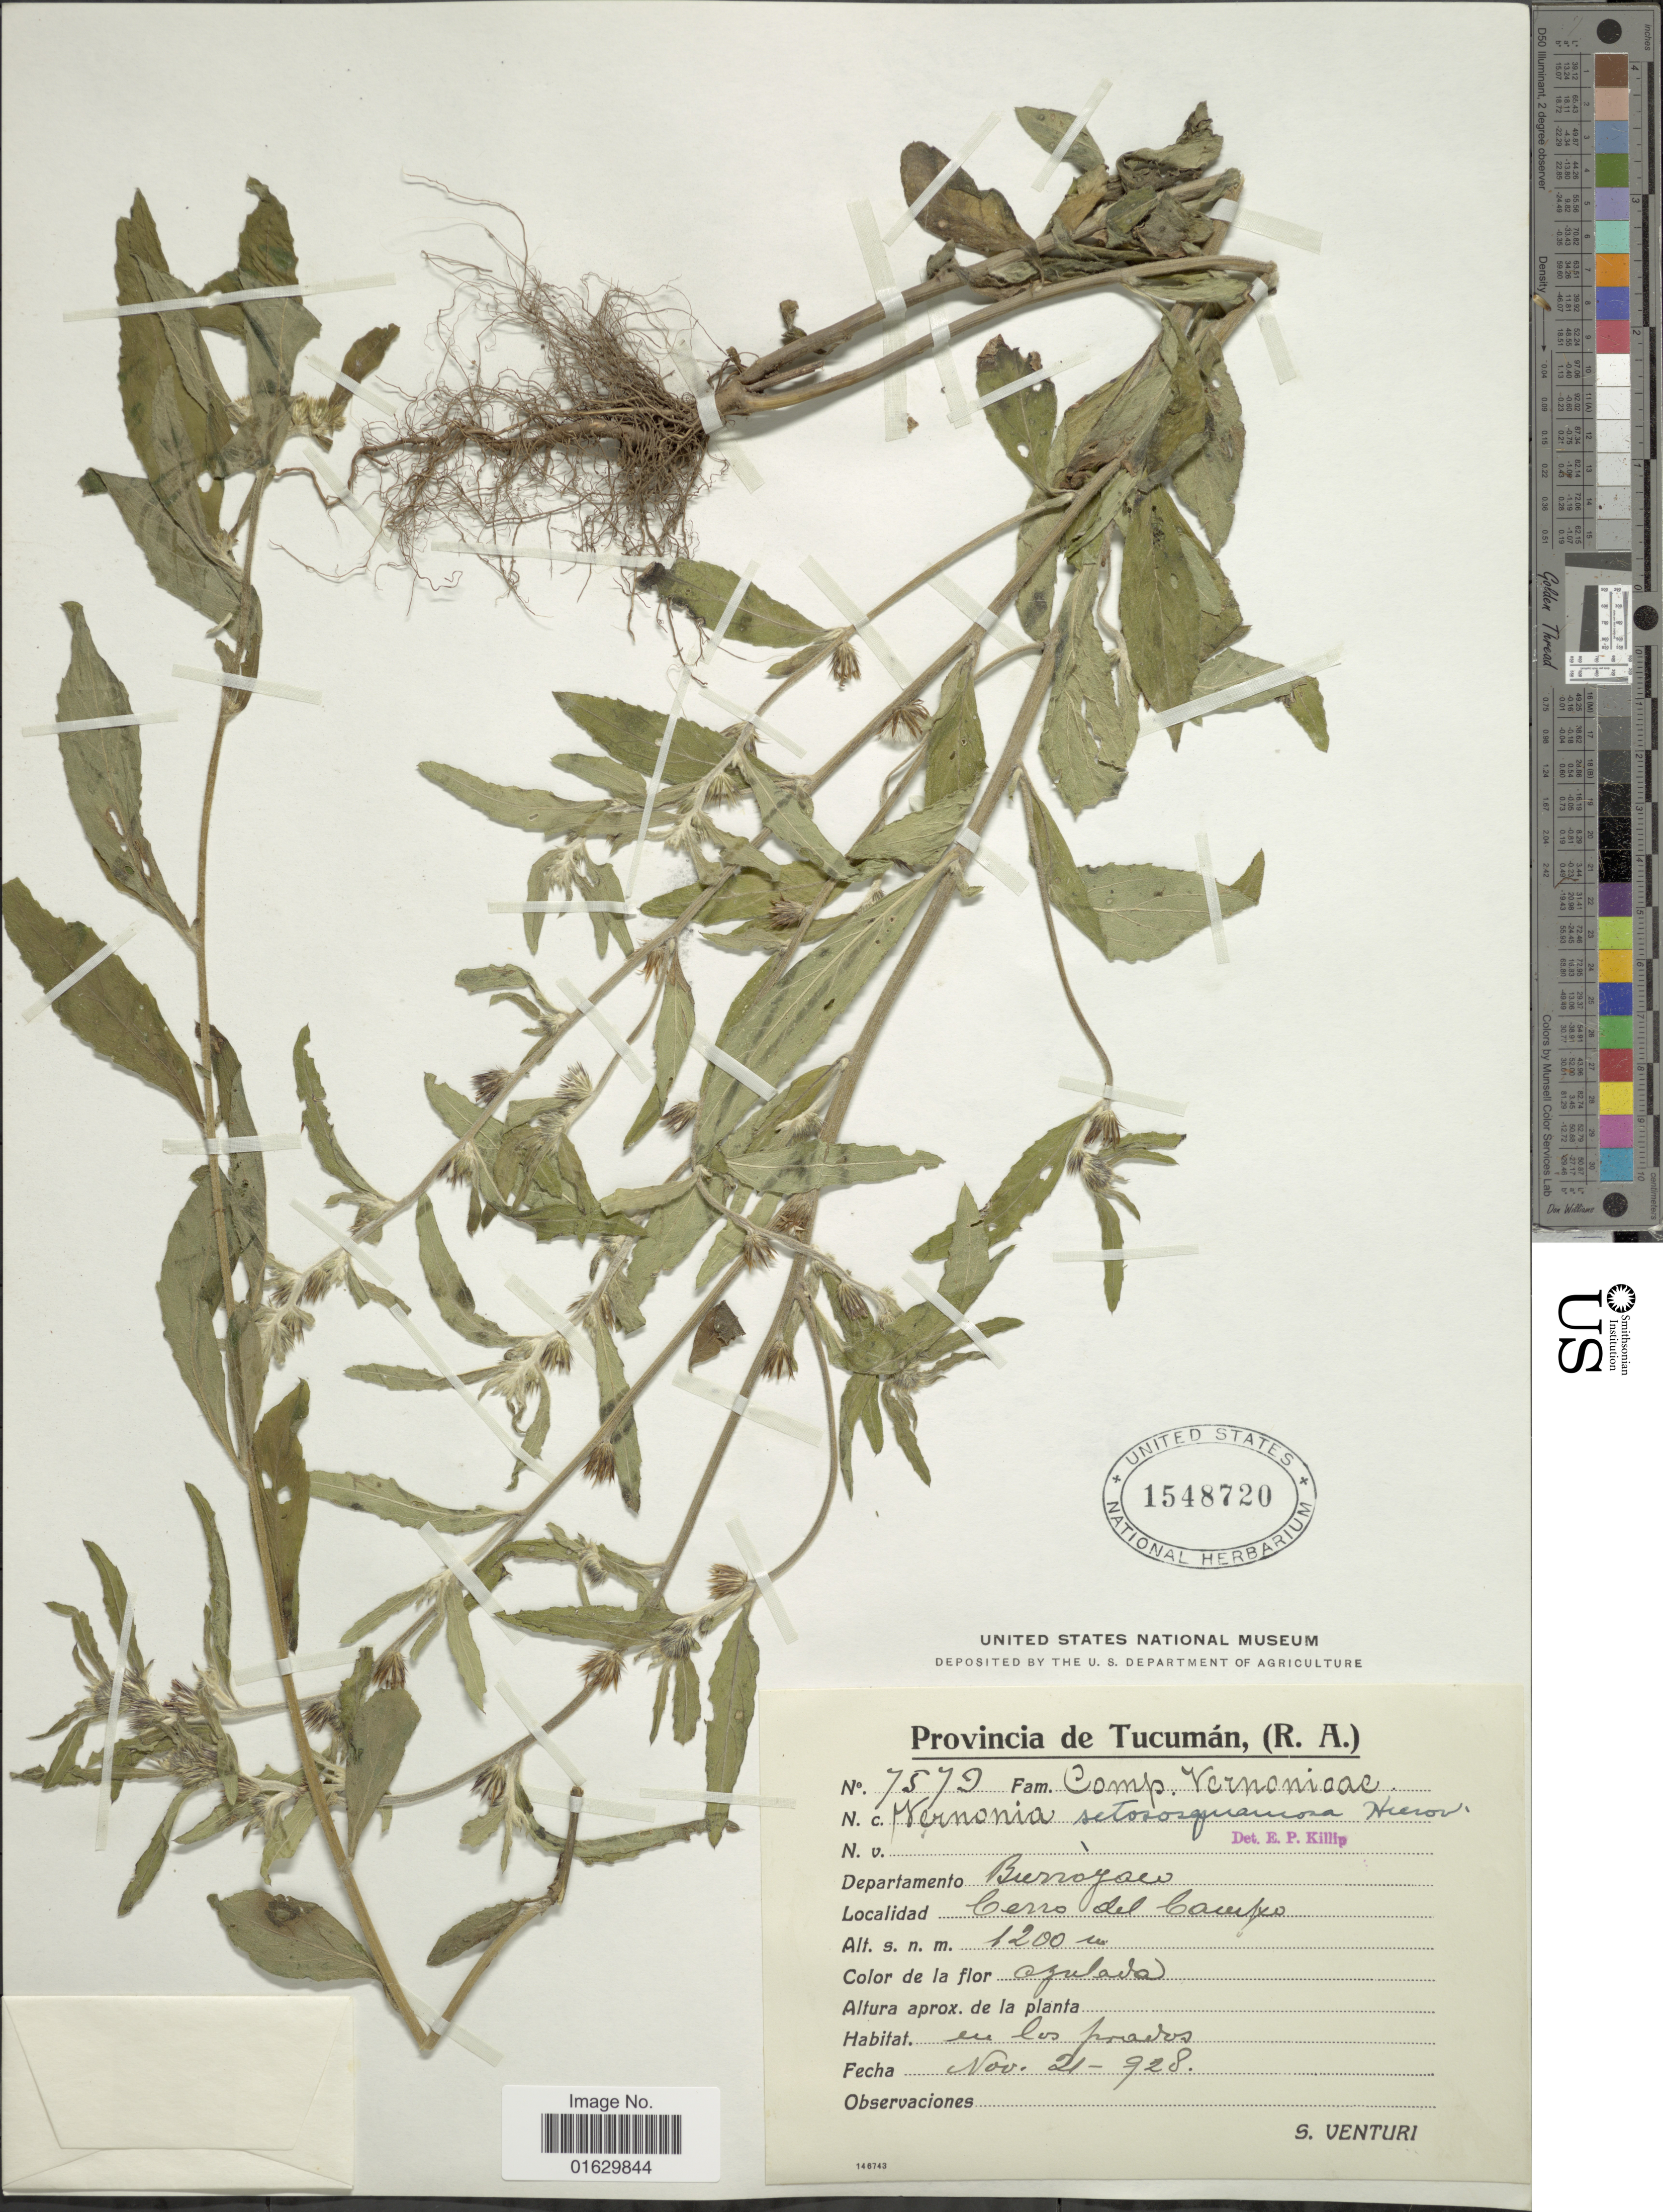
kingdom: Plantae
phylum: Tracheophyta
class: Magnoliopsida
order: Asterales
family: Asteraceae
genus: Lepidaploa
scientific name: Lepidaploa remotiflora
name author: (Rich.) H. Rob.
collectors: S. Venturi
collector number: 7579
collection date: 1928-11-21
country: Argentina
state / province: Tucumán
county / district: Burruyacú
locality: Cerro del Campo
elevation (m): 1200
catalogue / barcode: US 1548720